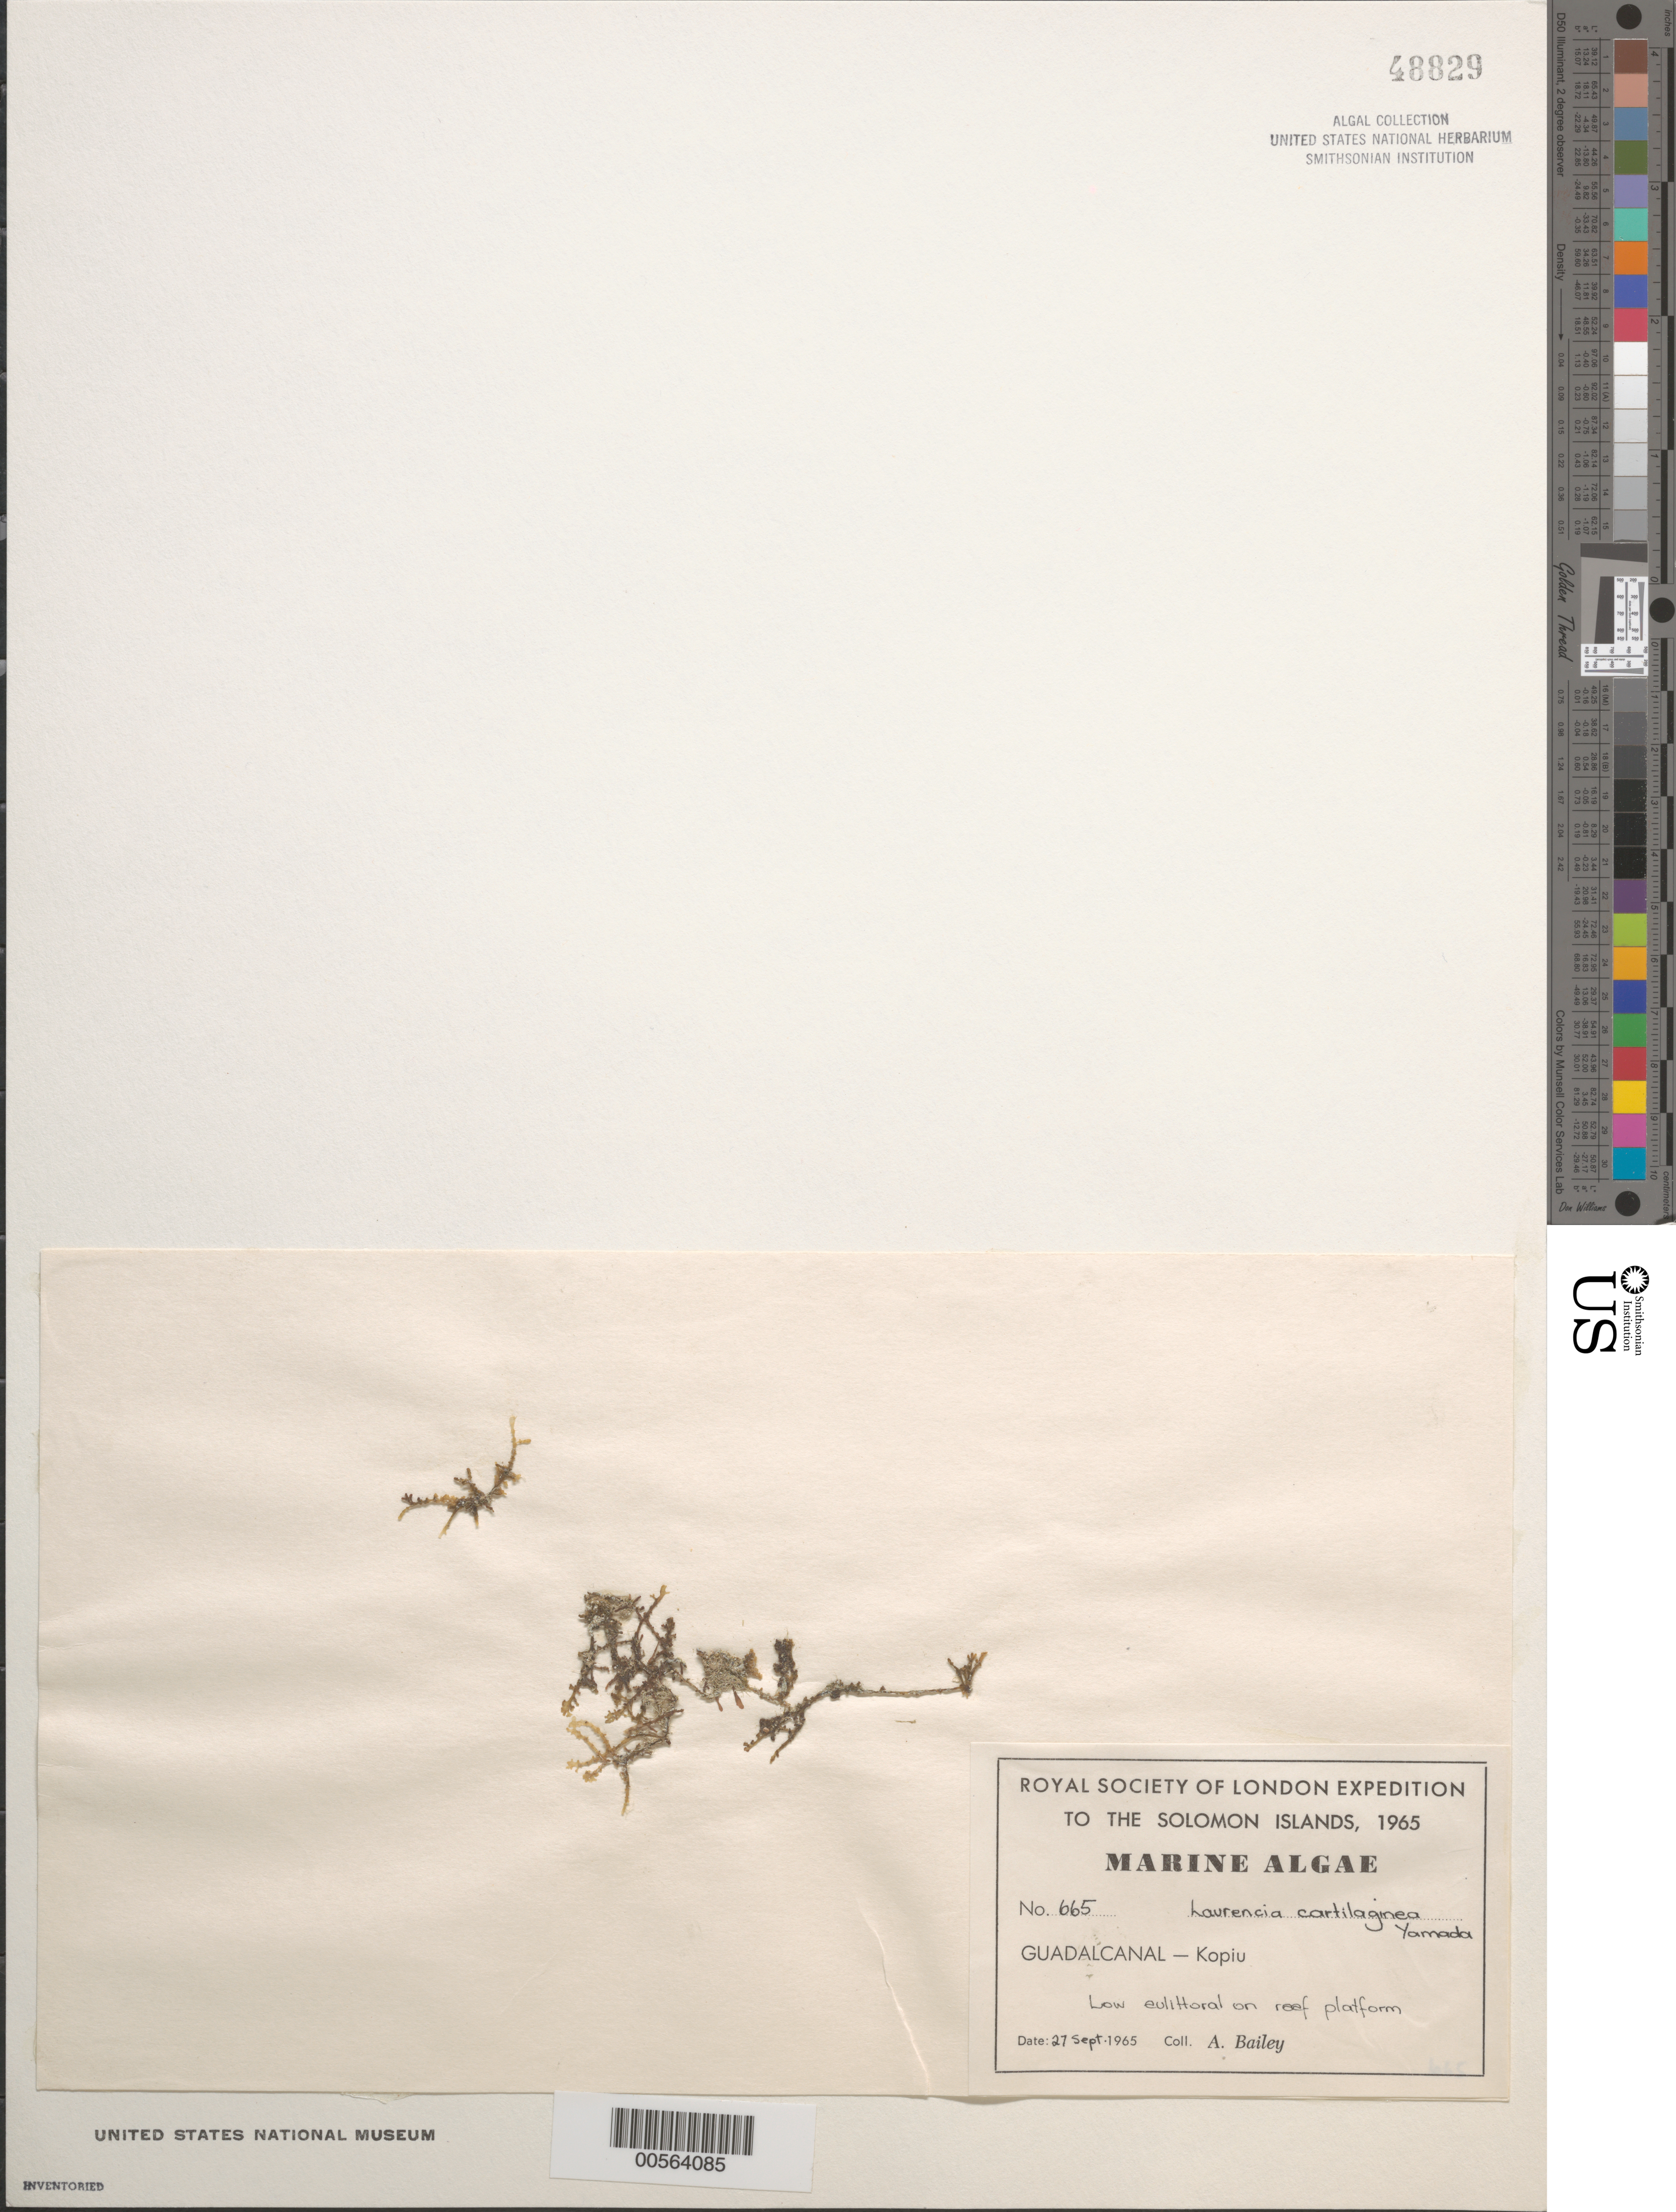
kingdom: Plantae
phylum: Rhodophyta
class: Florideophyceae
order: Ceramiales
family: Rhodomelaceae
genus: Chondrophycus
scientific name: Chondrophycus cartilaginea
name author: (C. Agardh) Garbary & J.T. Harper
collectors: A. Bailey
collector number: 665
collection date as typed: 27 Sep 1965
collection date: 1965-09-27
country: Solomon Islands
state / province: Guadalcanal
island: Guadalcanal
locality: Kopiu (town)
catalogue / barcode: US 48829